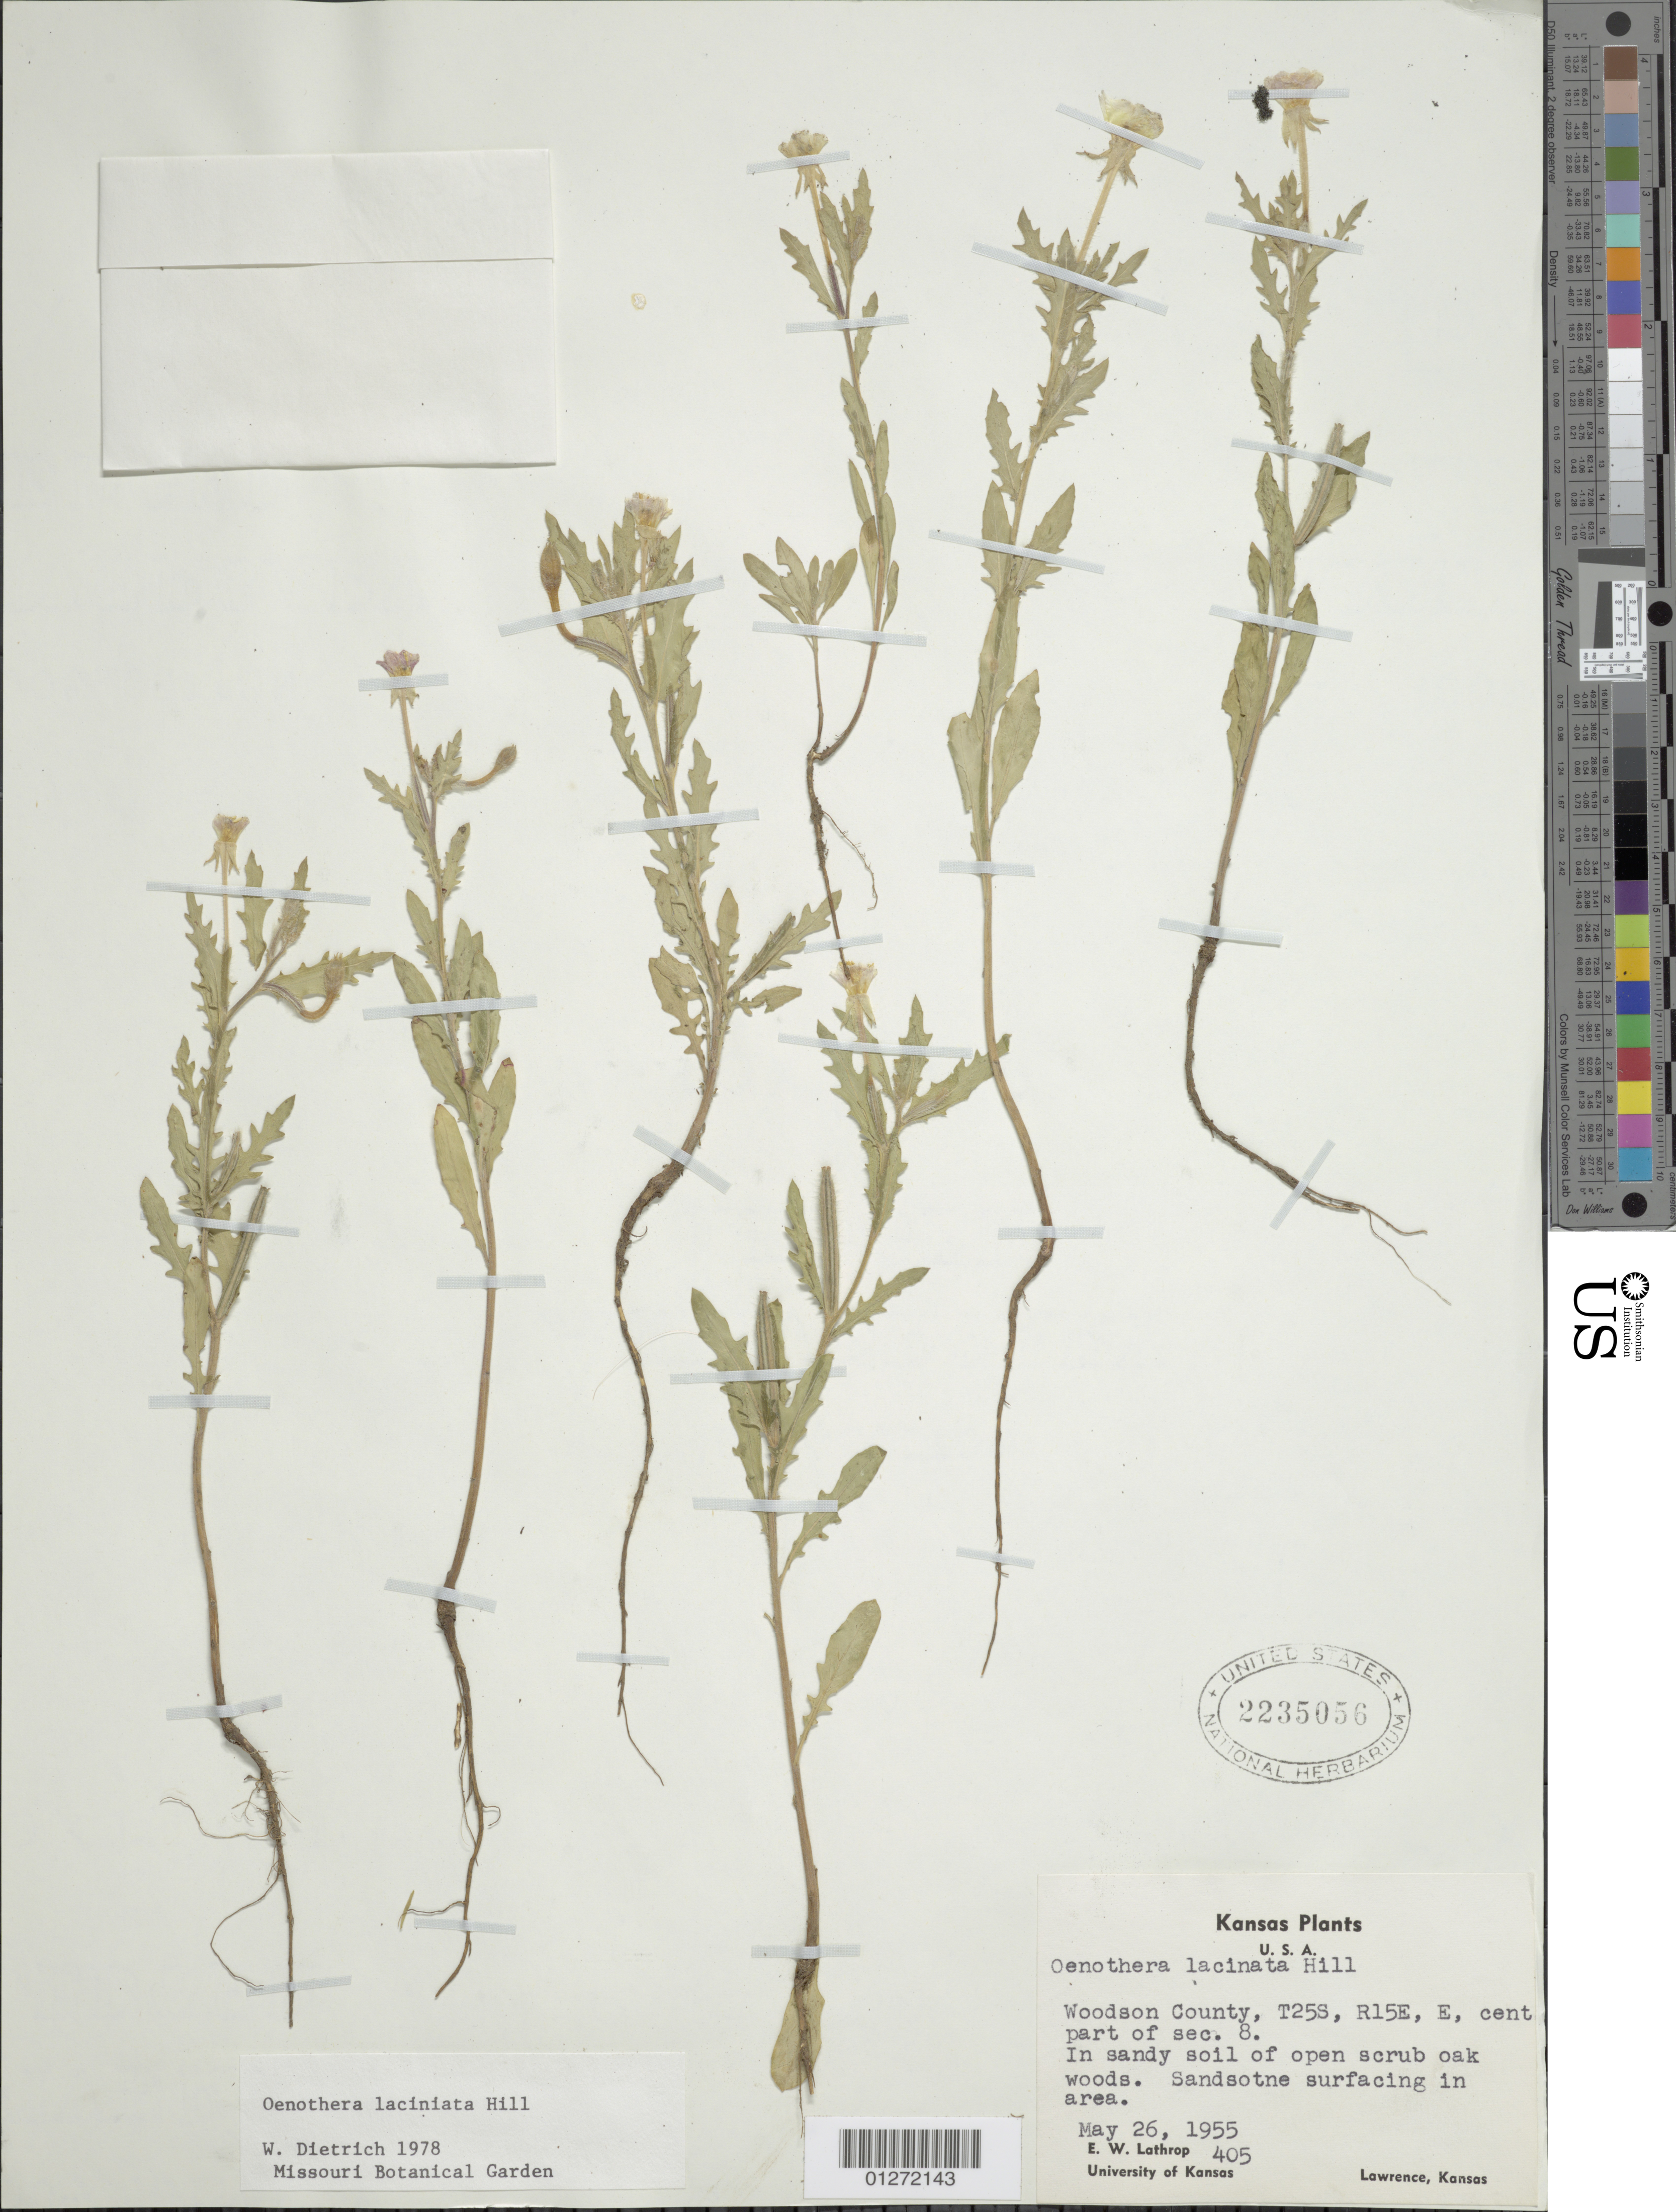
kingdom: Plantae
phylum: Tracheophyta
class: Magnoliopsida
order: Myrtales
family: Onagraceae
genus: Oenothera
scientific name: Oenothera laciniata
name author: Hill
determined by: Dietrich, W.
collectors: E. W. Lathrop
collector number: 405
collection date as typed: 26 May 1955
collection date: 1955-05-26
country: United States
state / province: Kansas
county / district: Woodson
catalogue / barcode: US 2235056